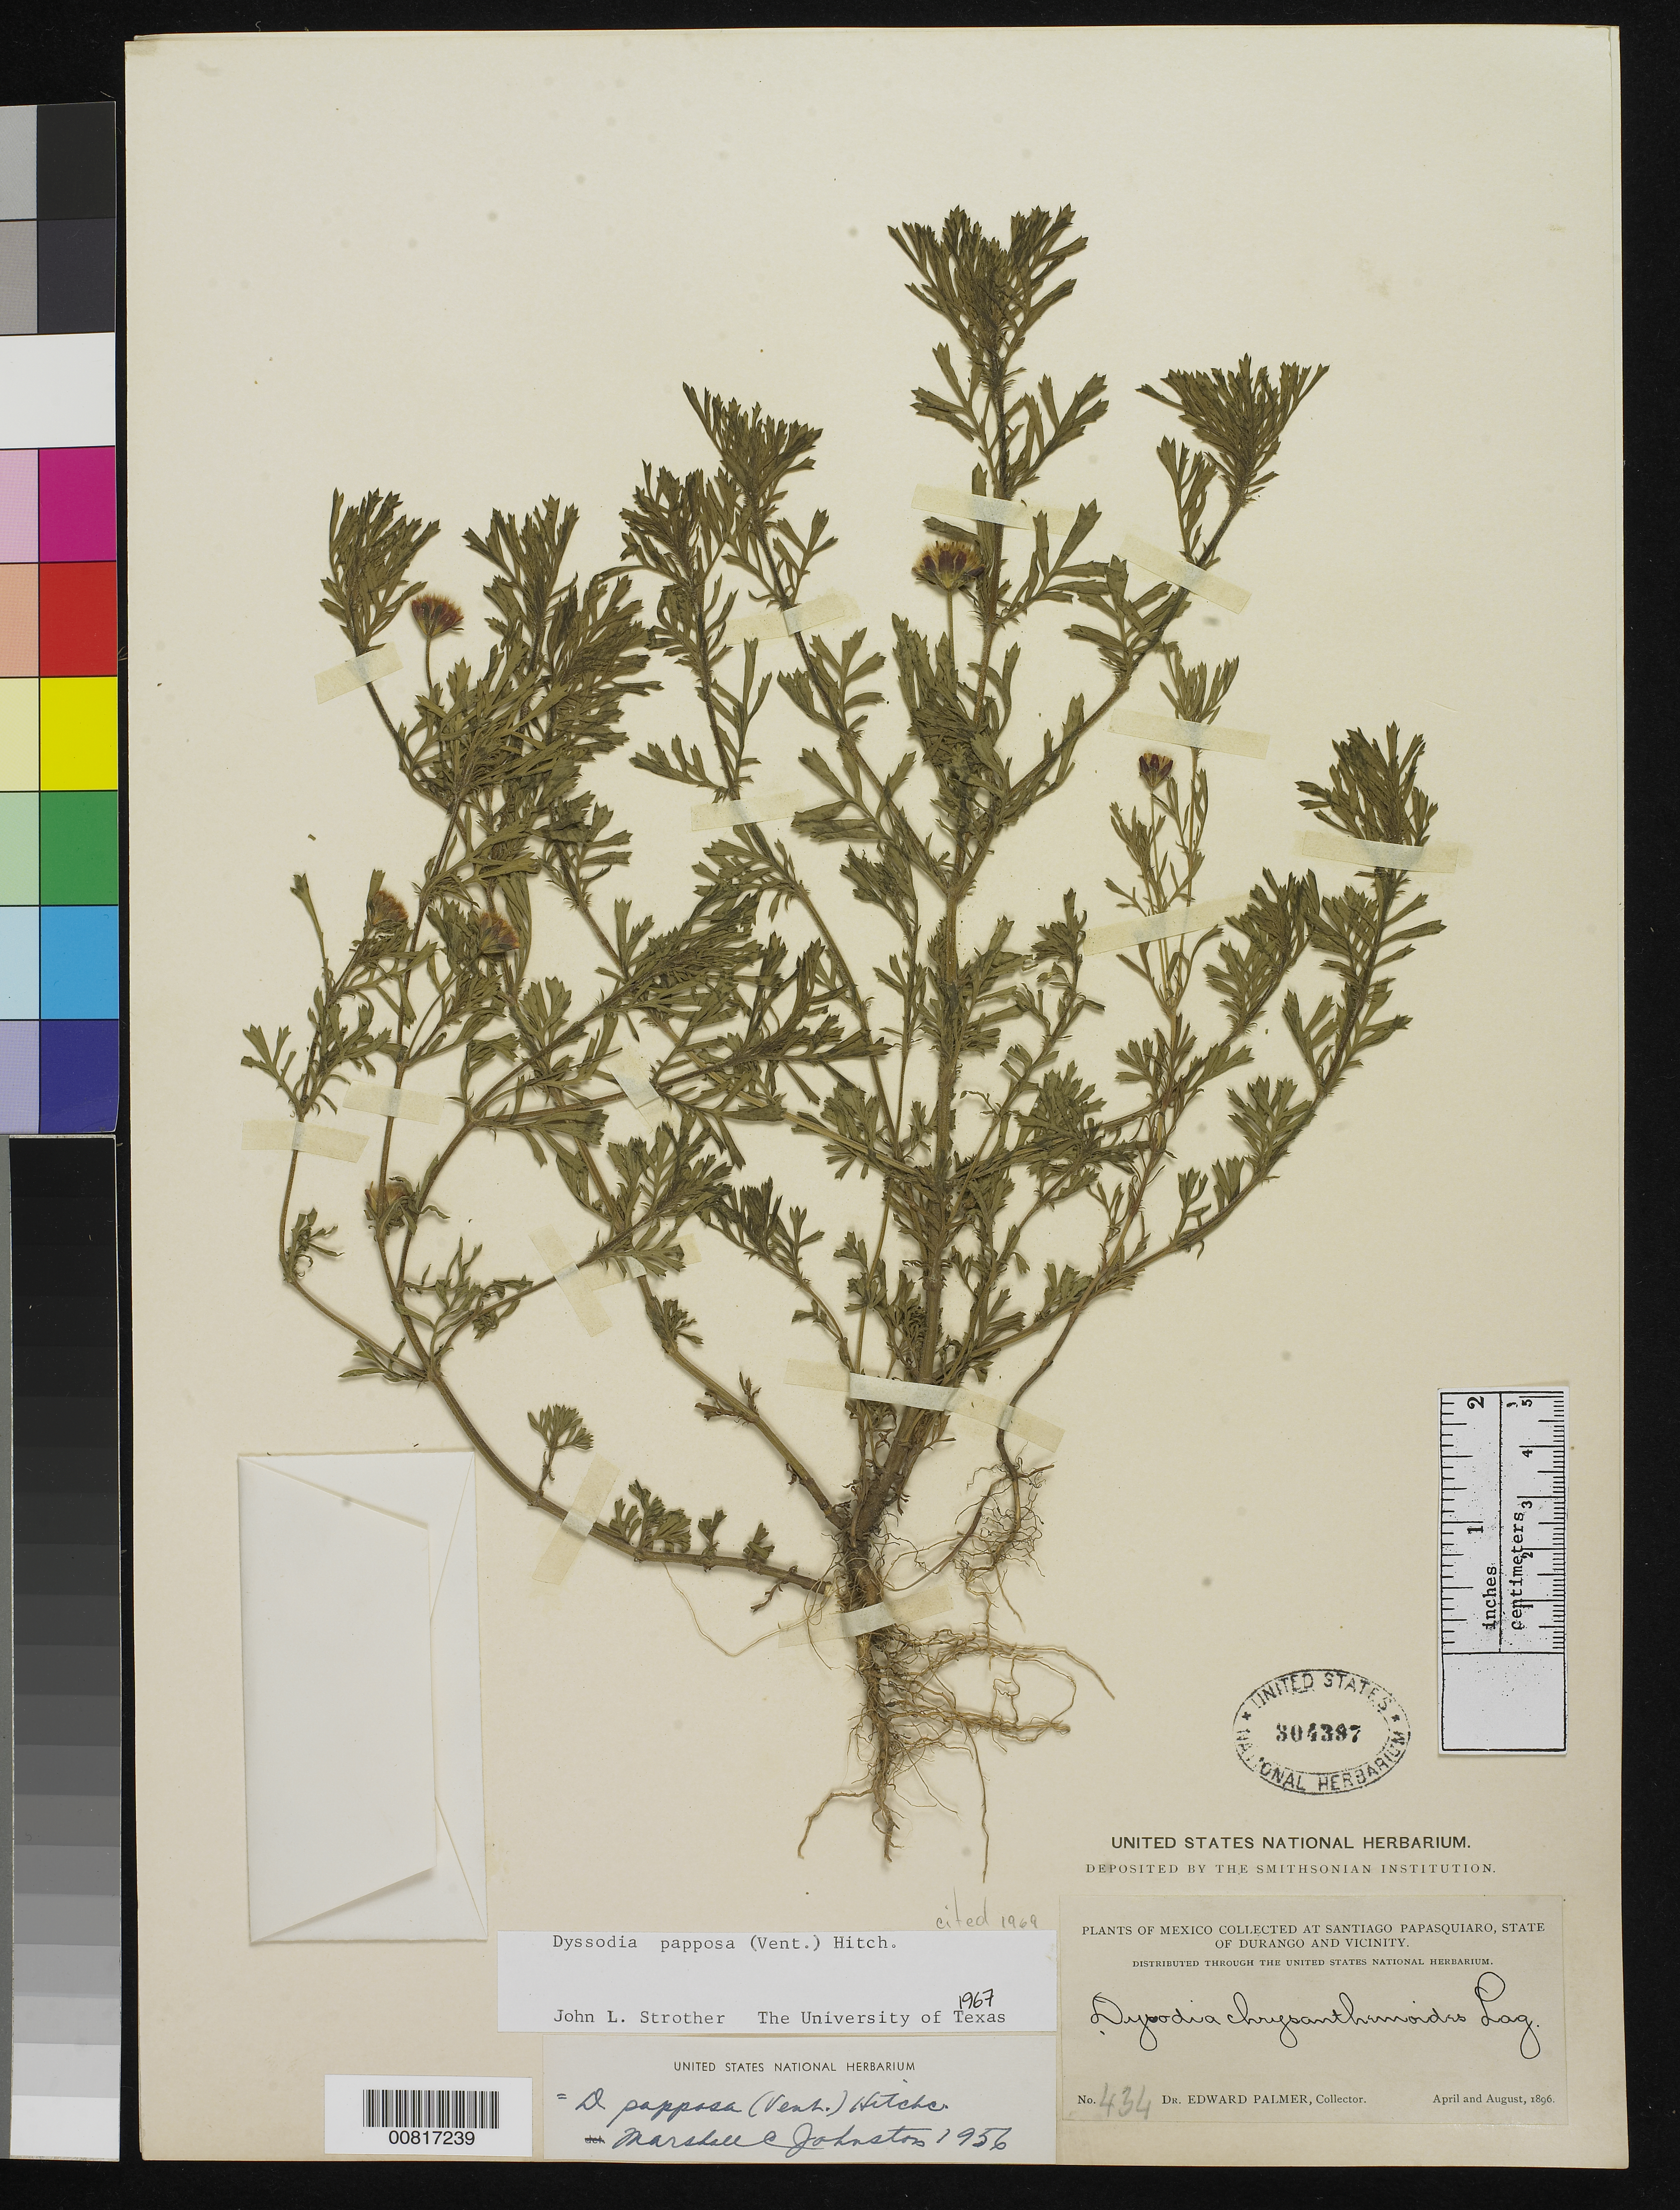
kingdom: Plantae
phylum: Tracheophyta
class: Magnoliopsida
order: Asterales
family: Asteraceae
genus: Dyssodia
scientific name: Dyssodia papposa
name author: (Vent.) Hitchc.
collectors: E. Palmer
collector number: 434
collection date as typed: Apr 1896 to -- Aug 1896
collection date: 1896-04/1896-08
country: Mexico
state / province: Durango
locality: Santiago Papasquiaro, Durango and vicinity.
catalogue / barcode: US 304397